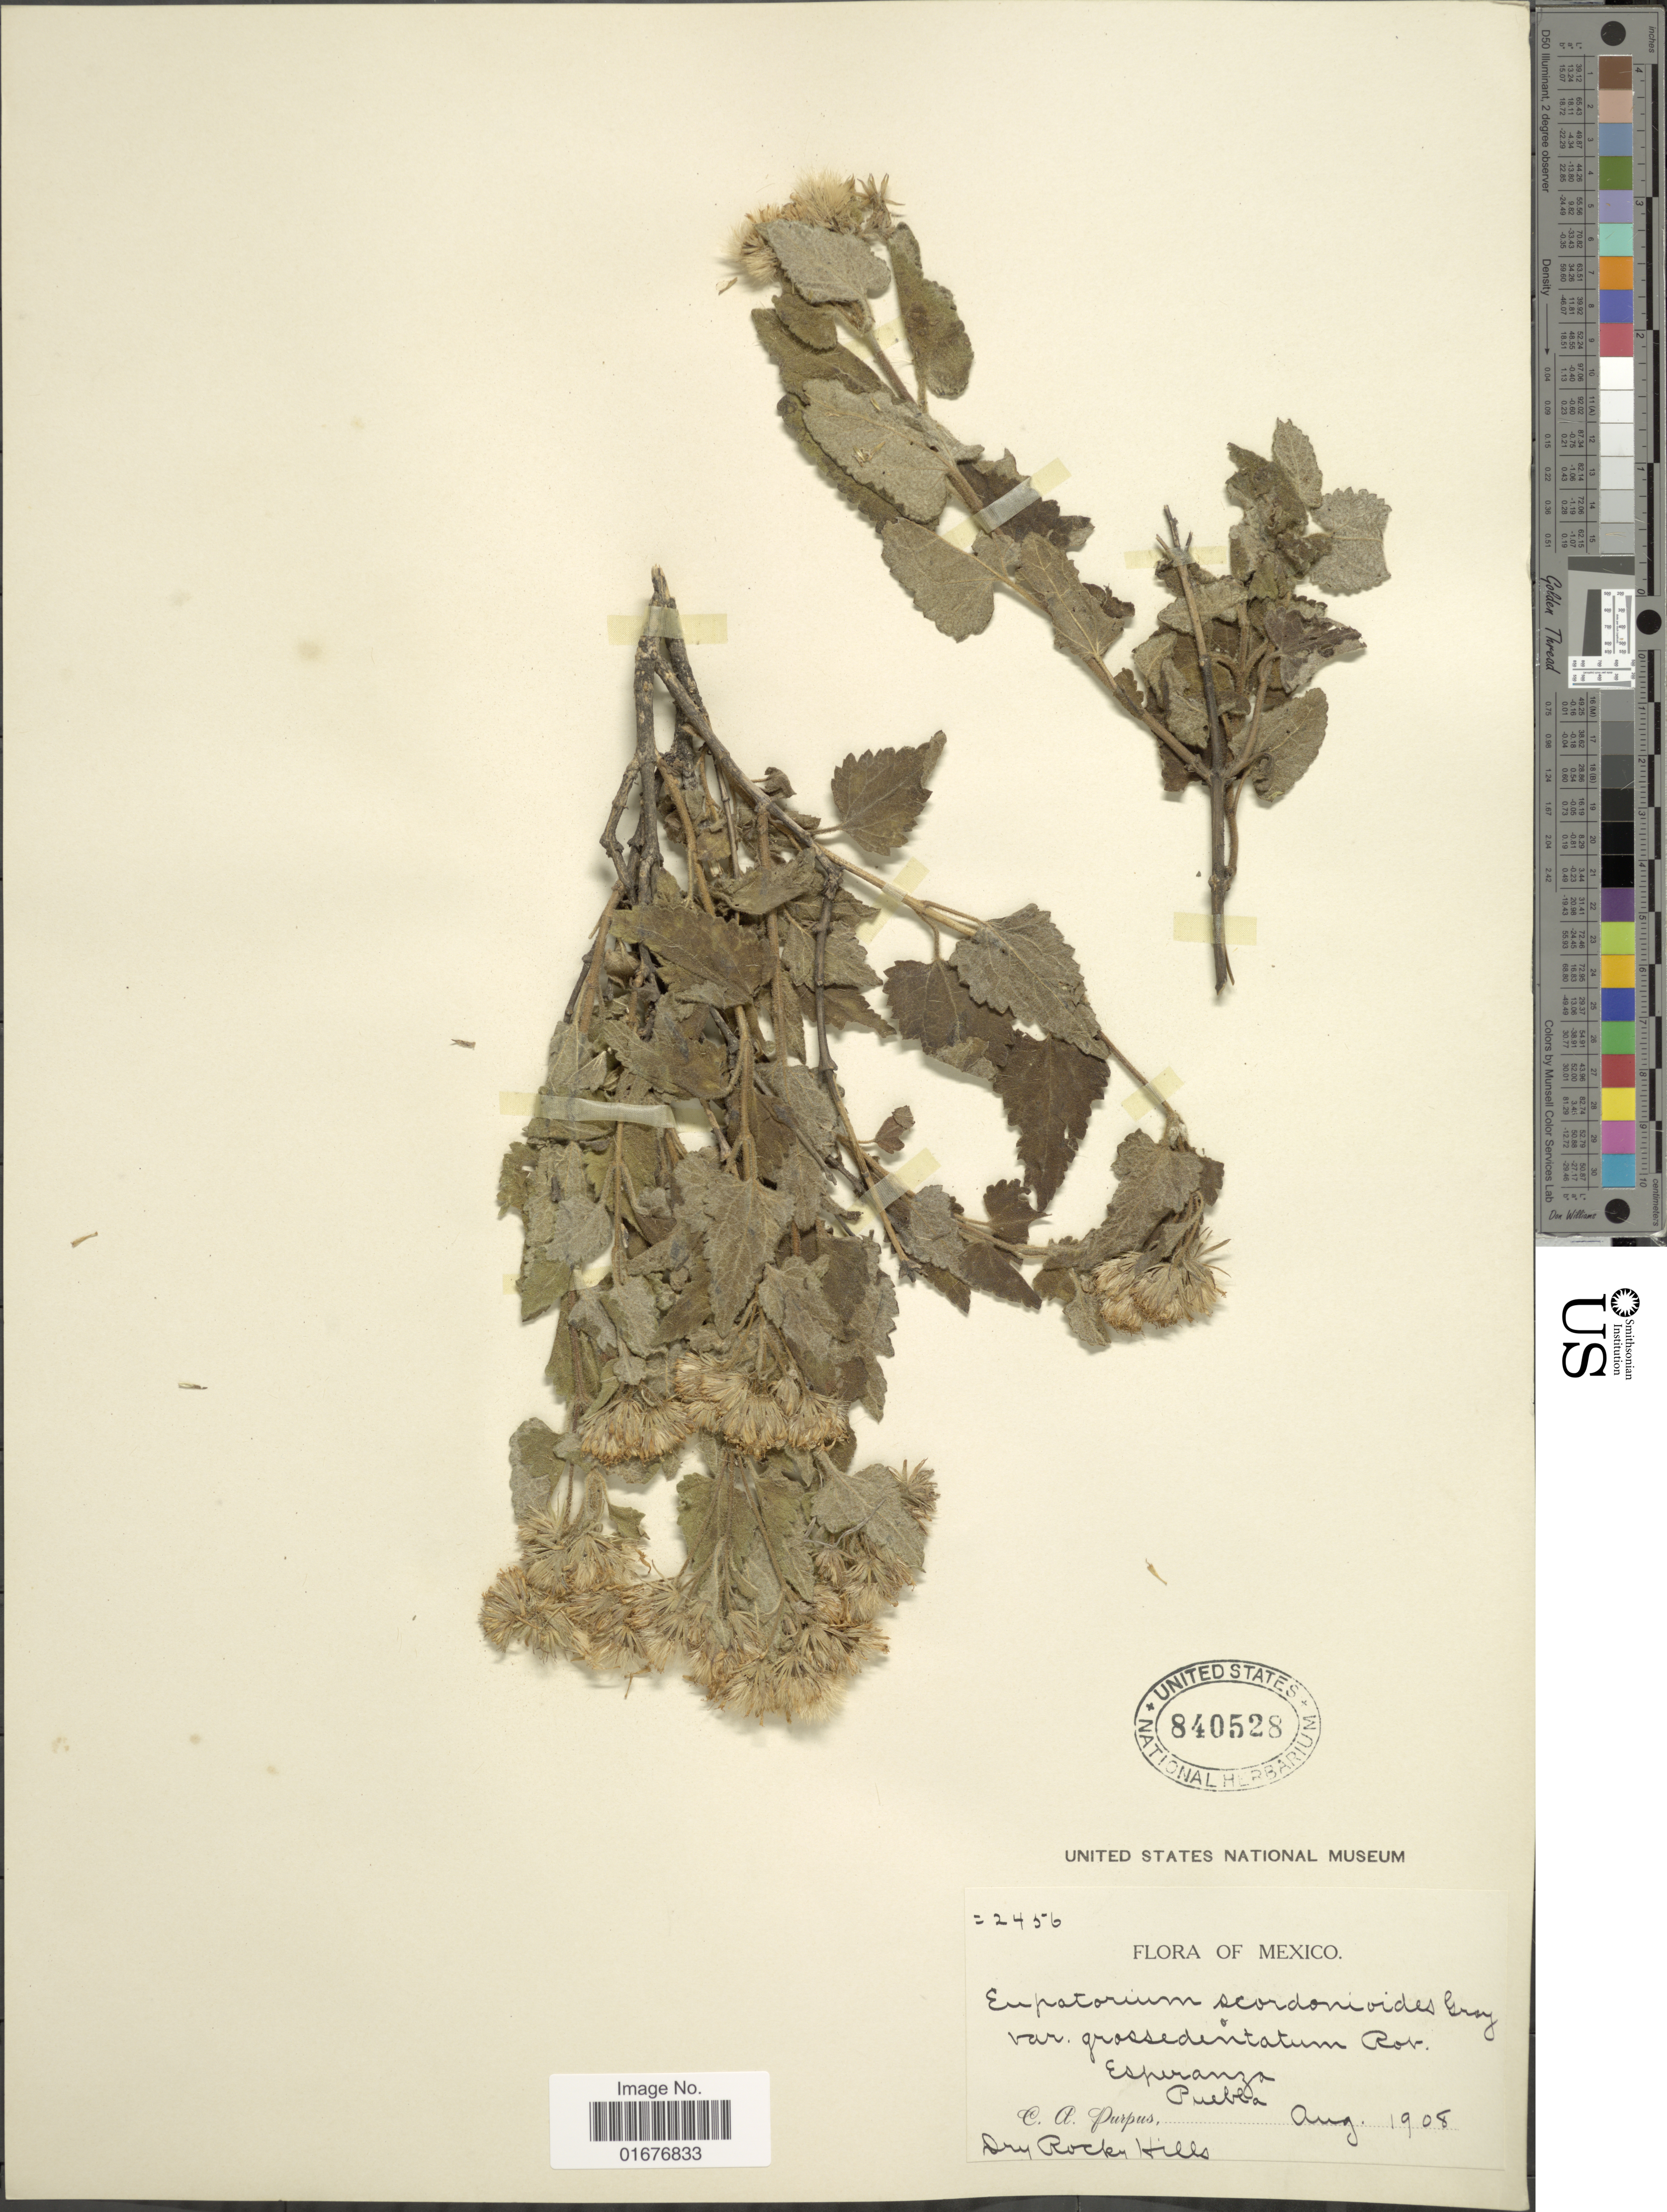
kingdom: Plantae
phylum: Tracheophyta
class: Magnoliopsida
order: Asterales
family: Asteraceae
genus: Ageratina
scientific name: Ageratina scorodonioides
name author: (A. Gray) R.M. King & H. Rob.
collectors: C. A. Purpus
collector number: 2456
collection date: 1908-08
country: Mexico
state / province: Puebla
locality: Esperanza, Puebla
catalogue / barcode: US 840528